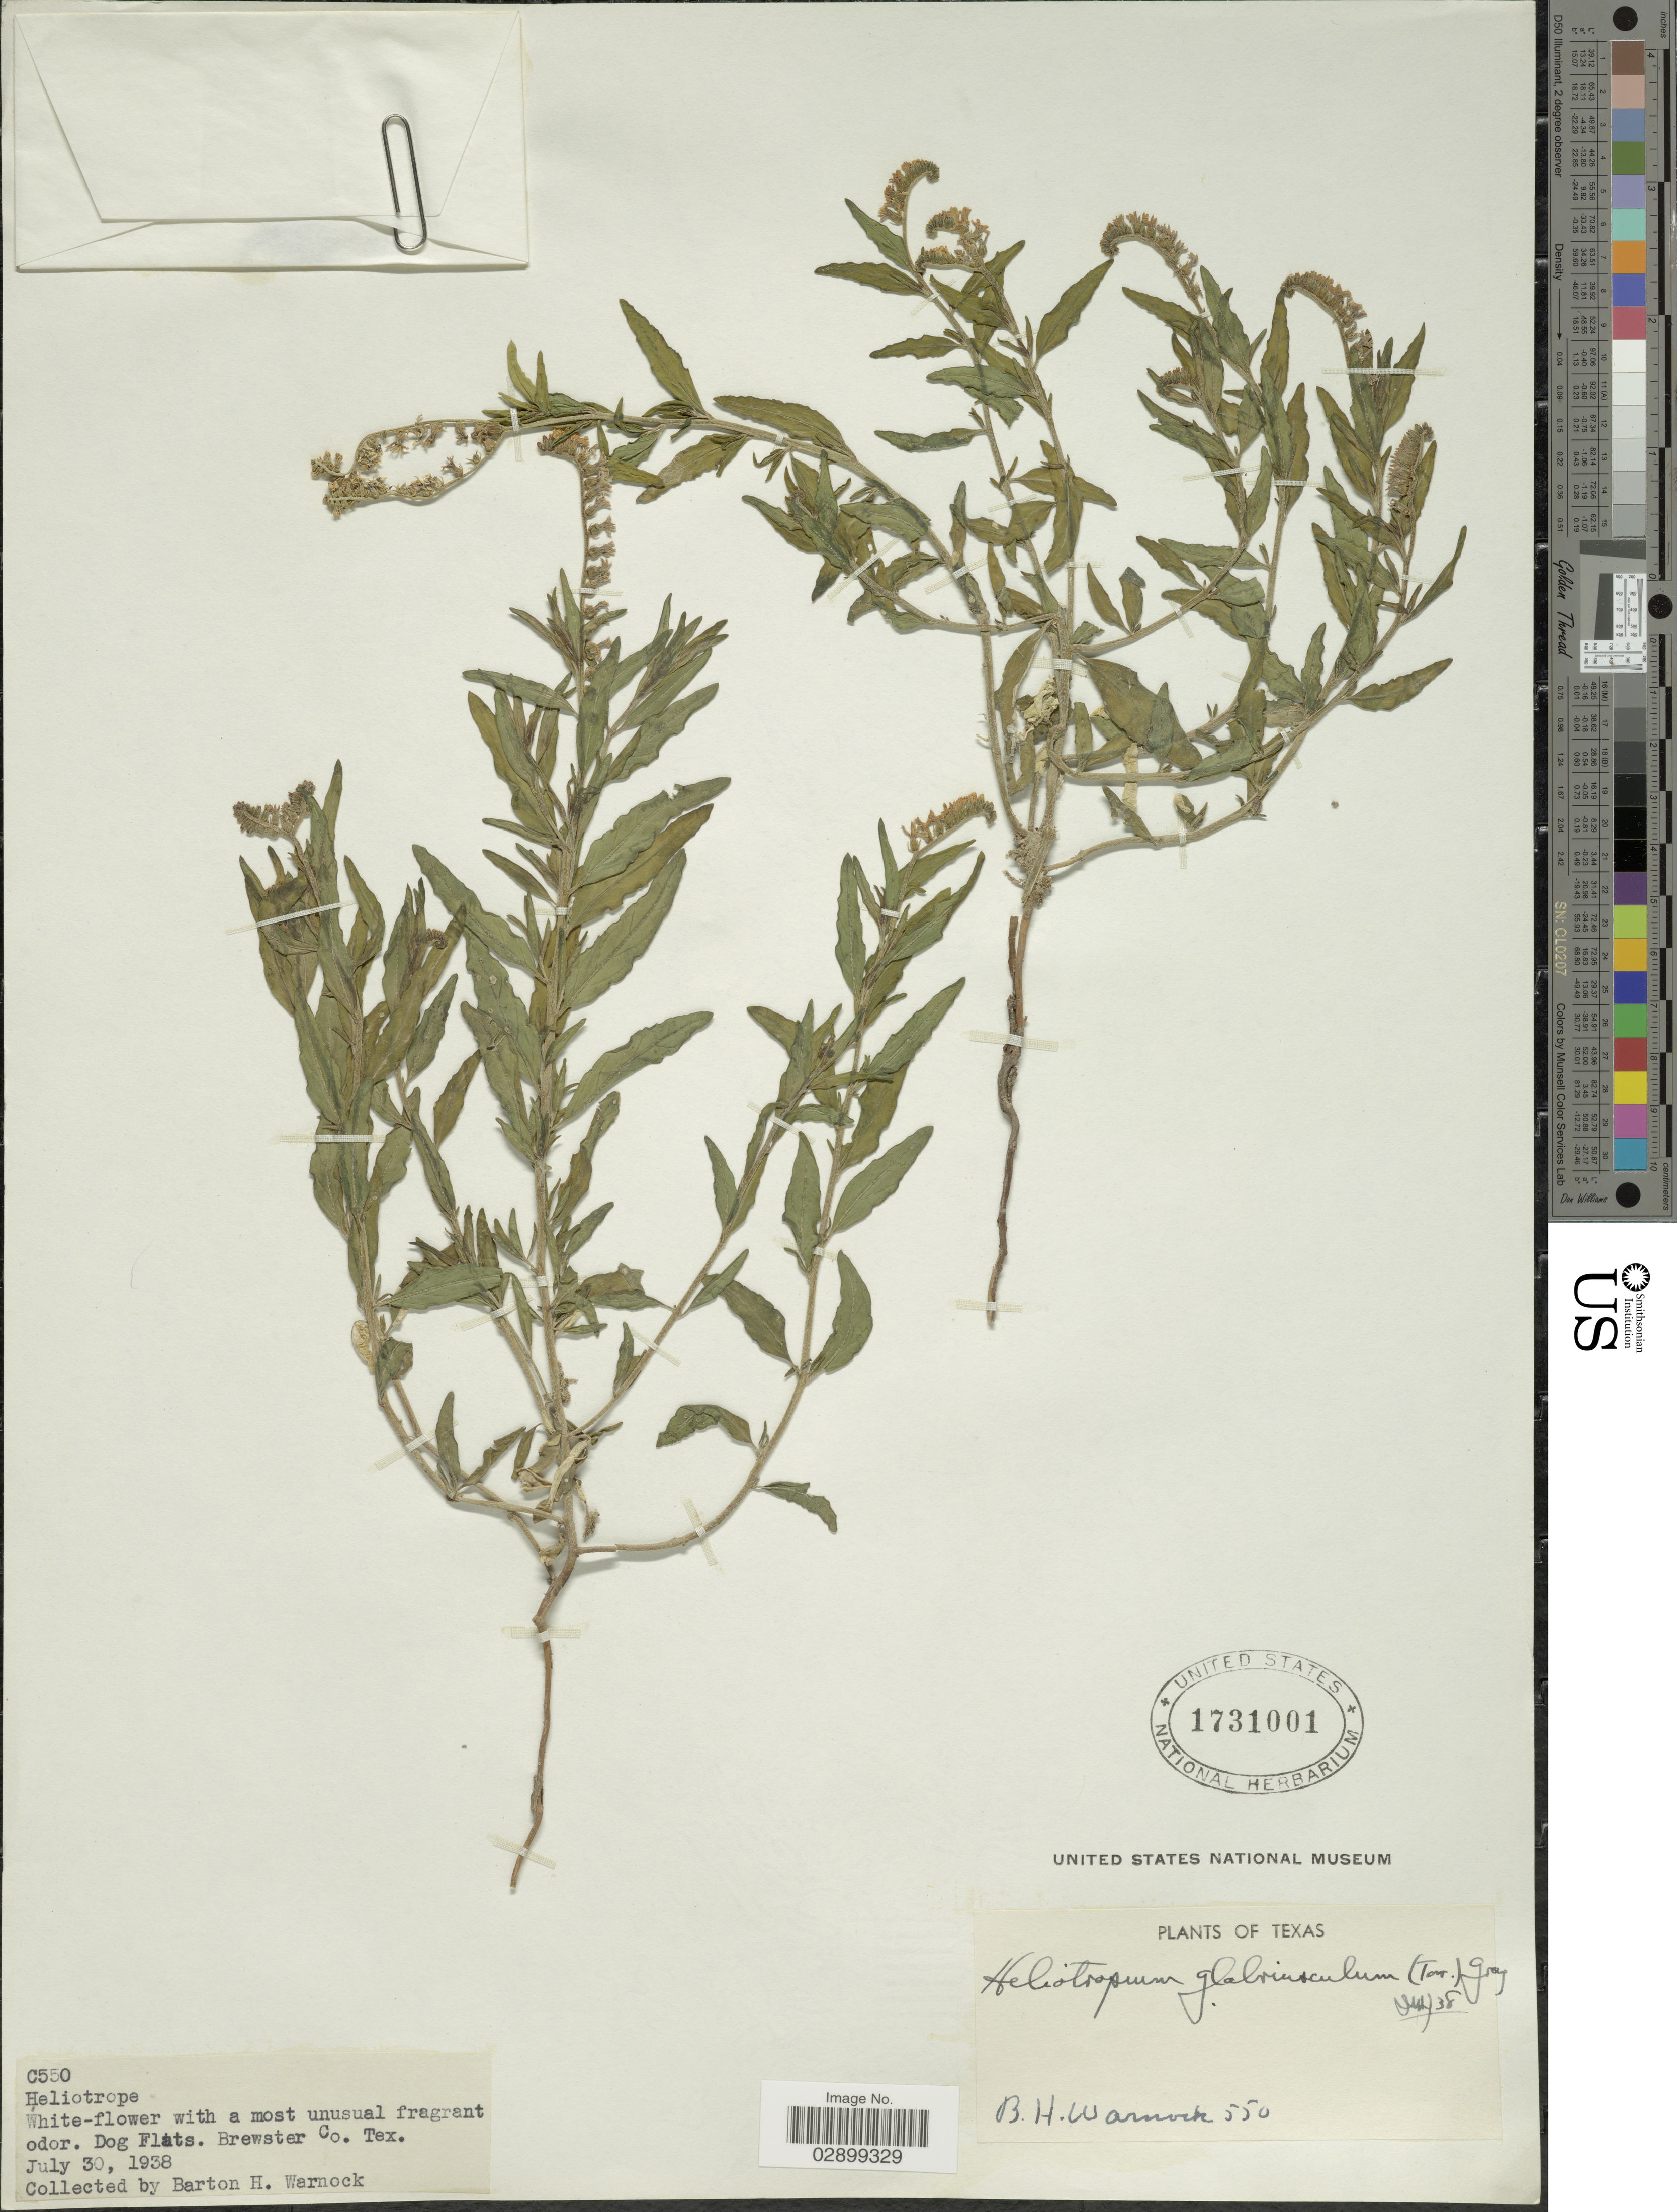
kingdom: Plantae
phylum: Tracheophyta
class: Magnoliopsida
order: Boraginales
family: Heliotropiaceae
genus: Heliotropium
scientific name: Heliotropium glabriusculum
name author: (Torr.) A. Gray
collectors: B. H. Warnock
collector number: C550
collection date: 1938-07-30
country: United States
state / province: Texas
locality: Dog Flats. Brewster Co.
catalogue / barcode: US 1731001